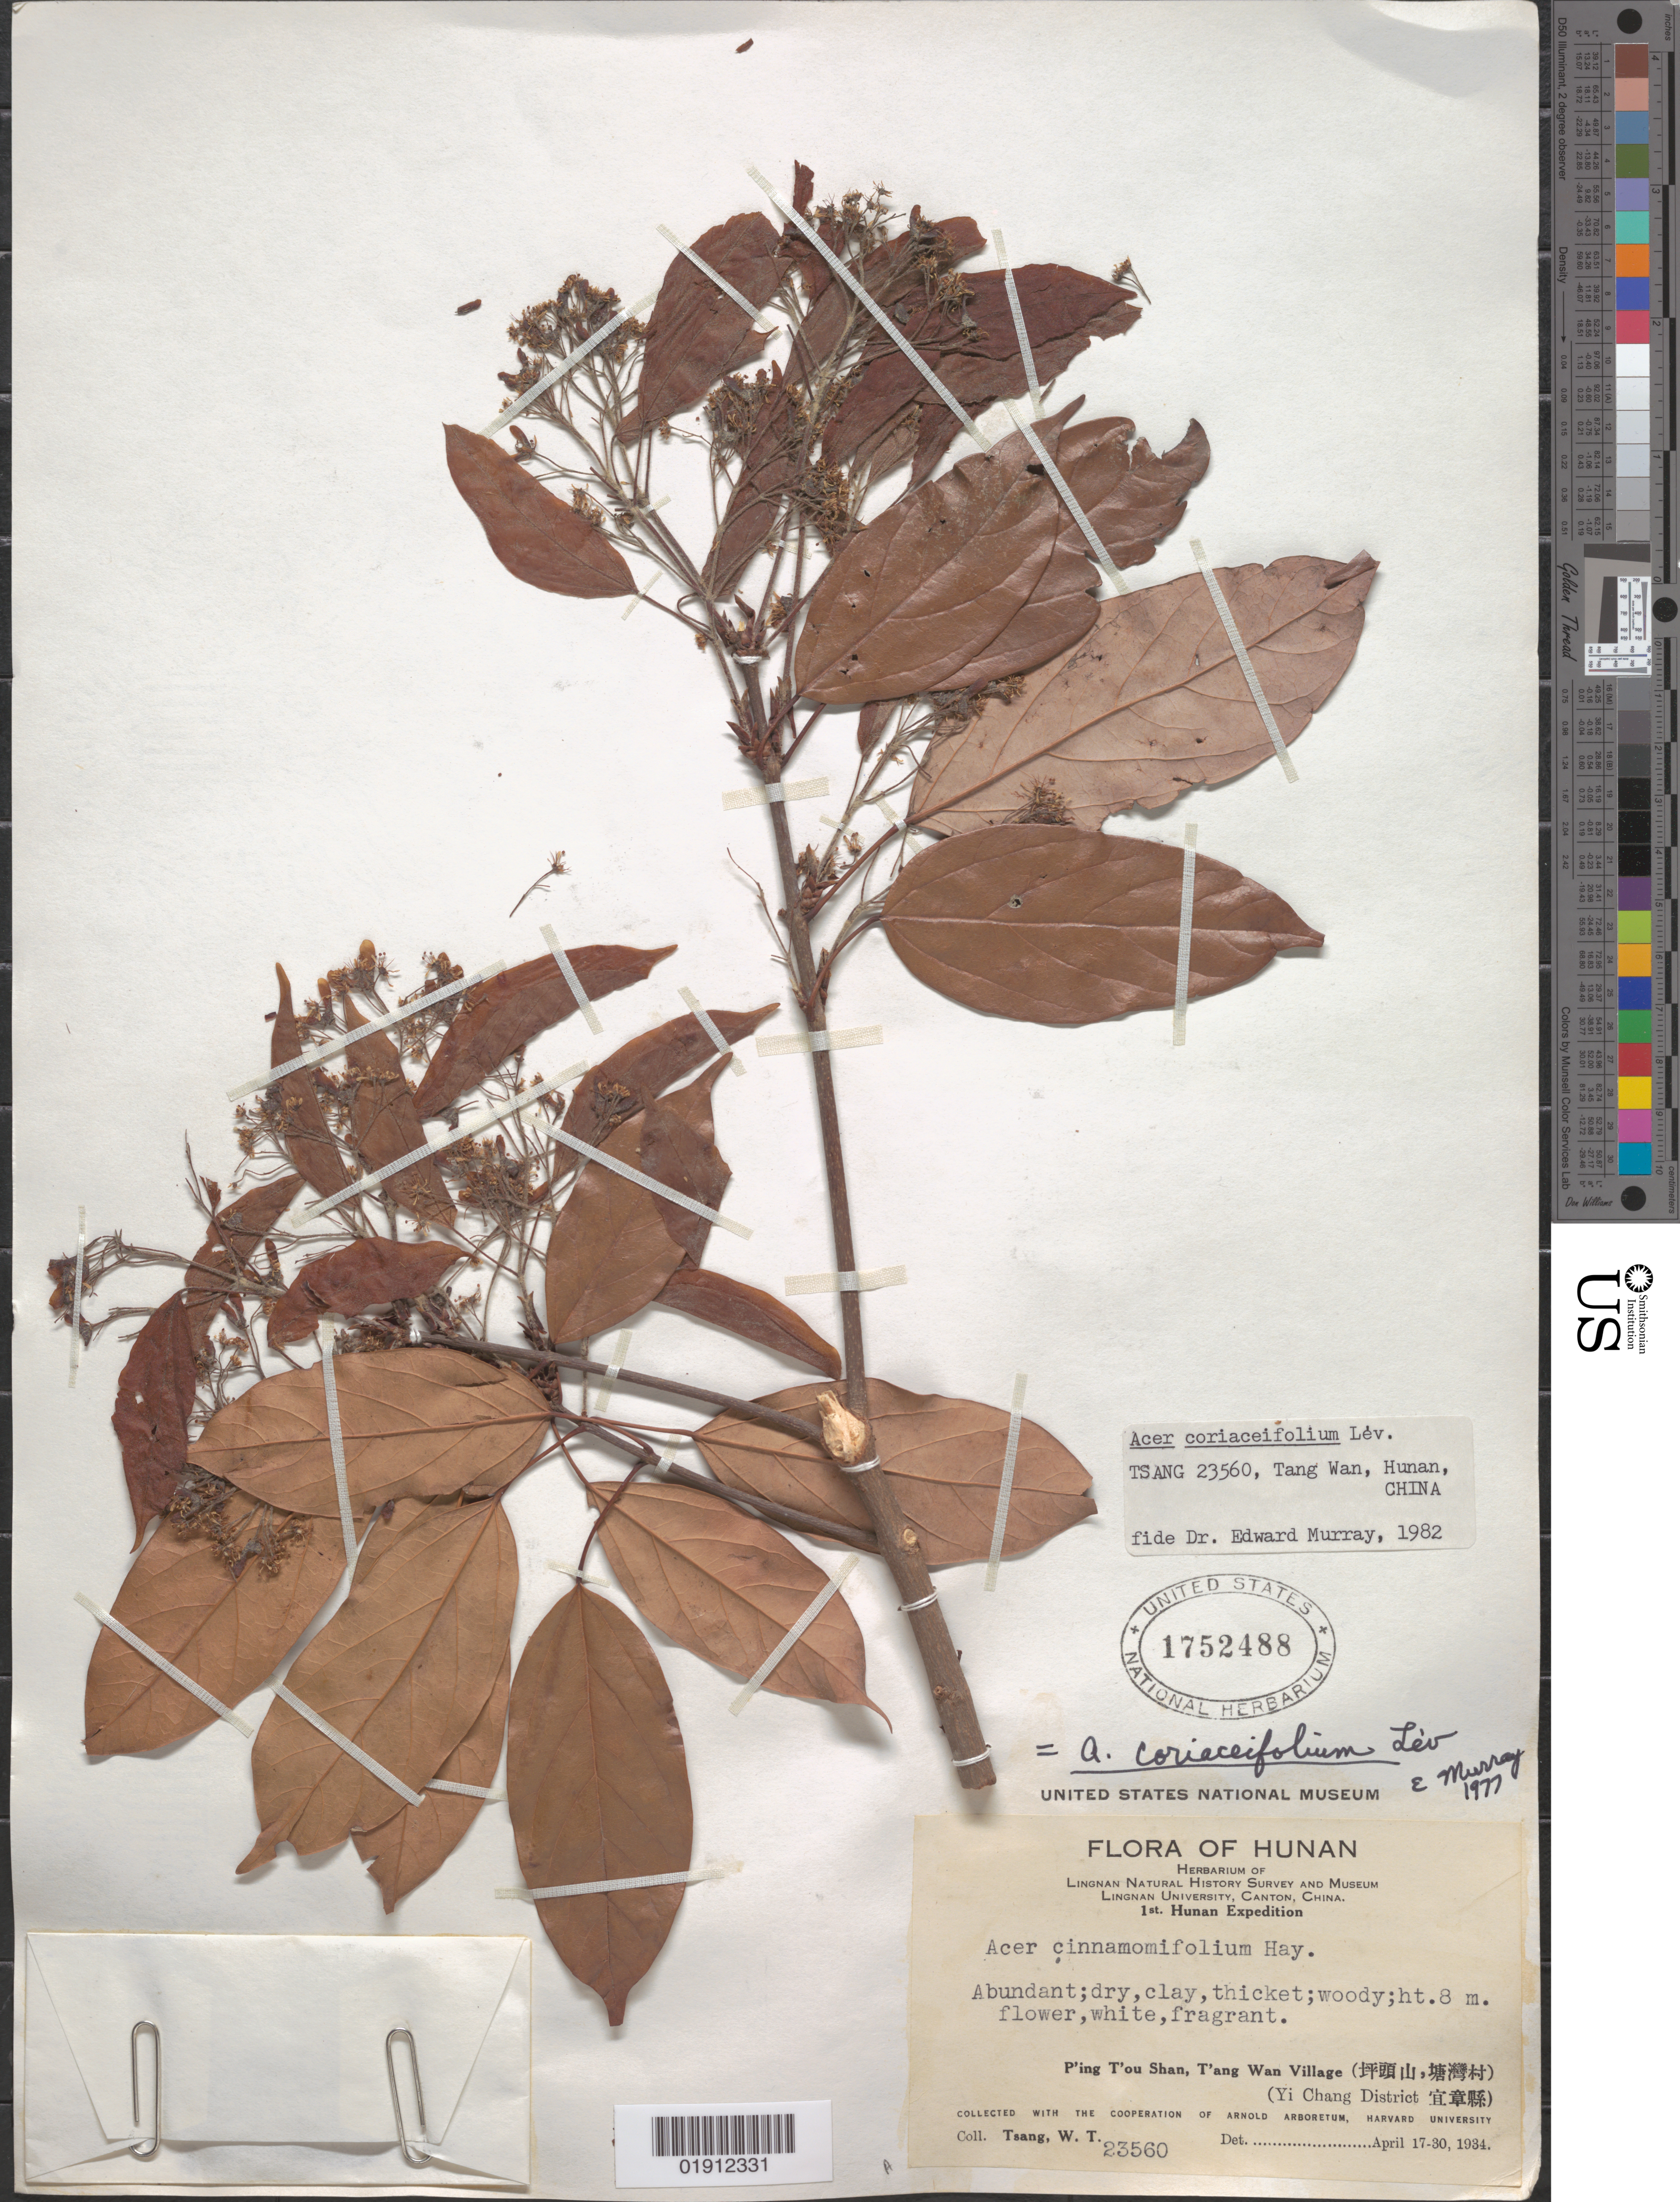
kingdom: Plantae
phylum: Tracheophyta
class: Magnoliopsida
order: Sapindales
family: Sapindaceae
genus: Acer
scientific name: Acer coriaceifolium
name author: H. Lév.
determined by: Murray, Edward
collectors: W. T. Tsang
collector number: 23560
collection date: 1934-04-17/1934-04-30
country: China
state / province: Hunan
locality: Yi Chang District, P'ing T'ou Shan, T'ang Wan Village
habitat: Abundant; dry, clay, thicket; woody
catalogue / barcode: US 1752488